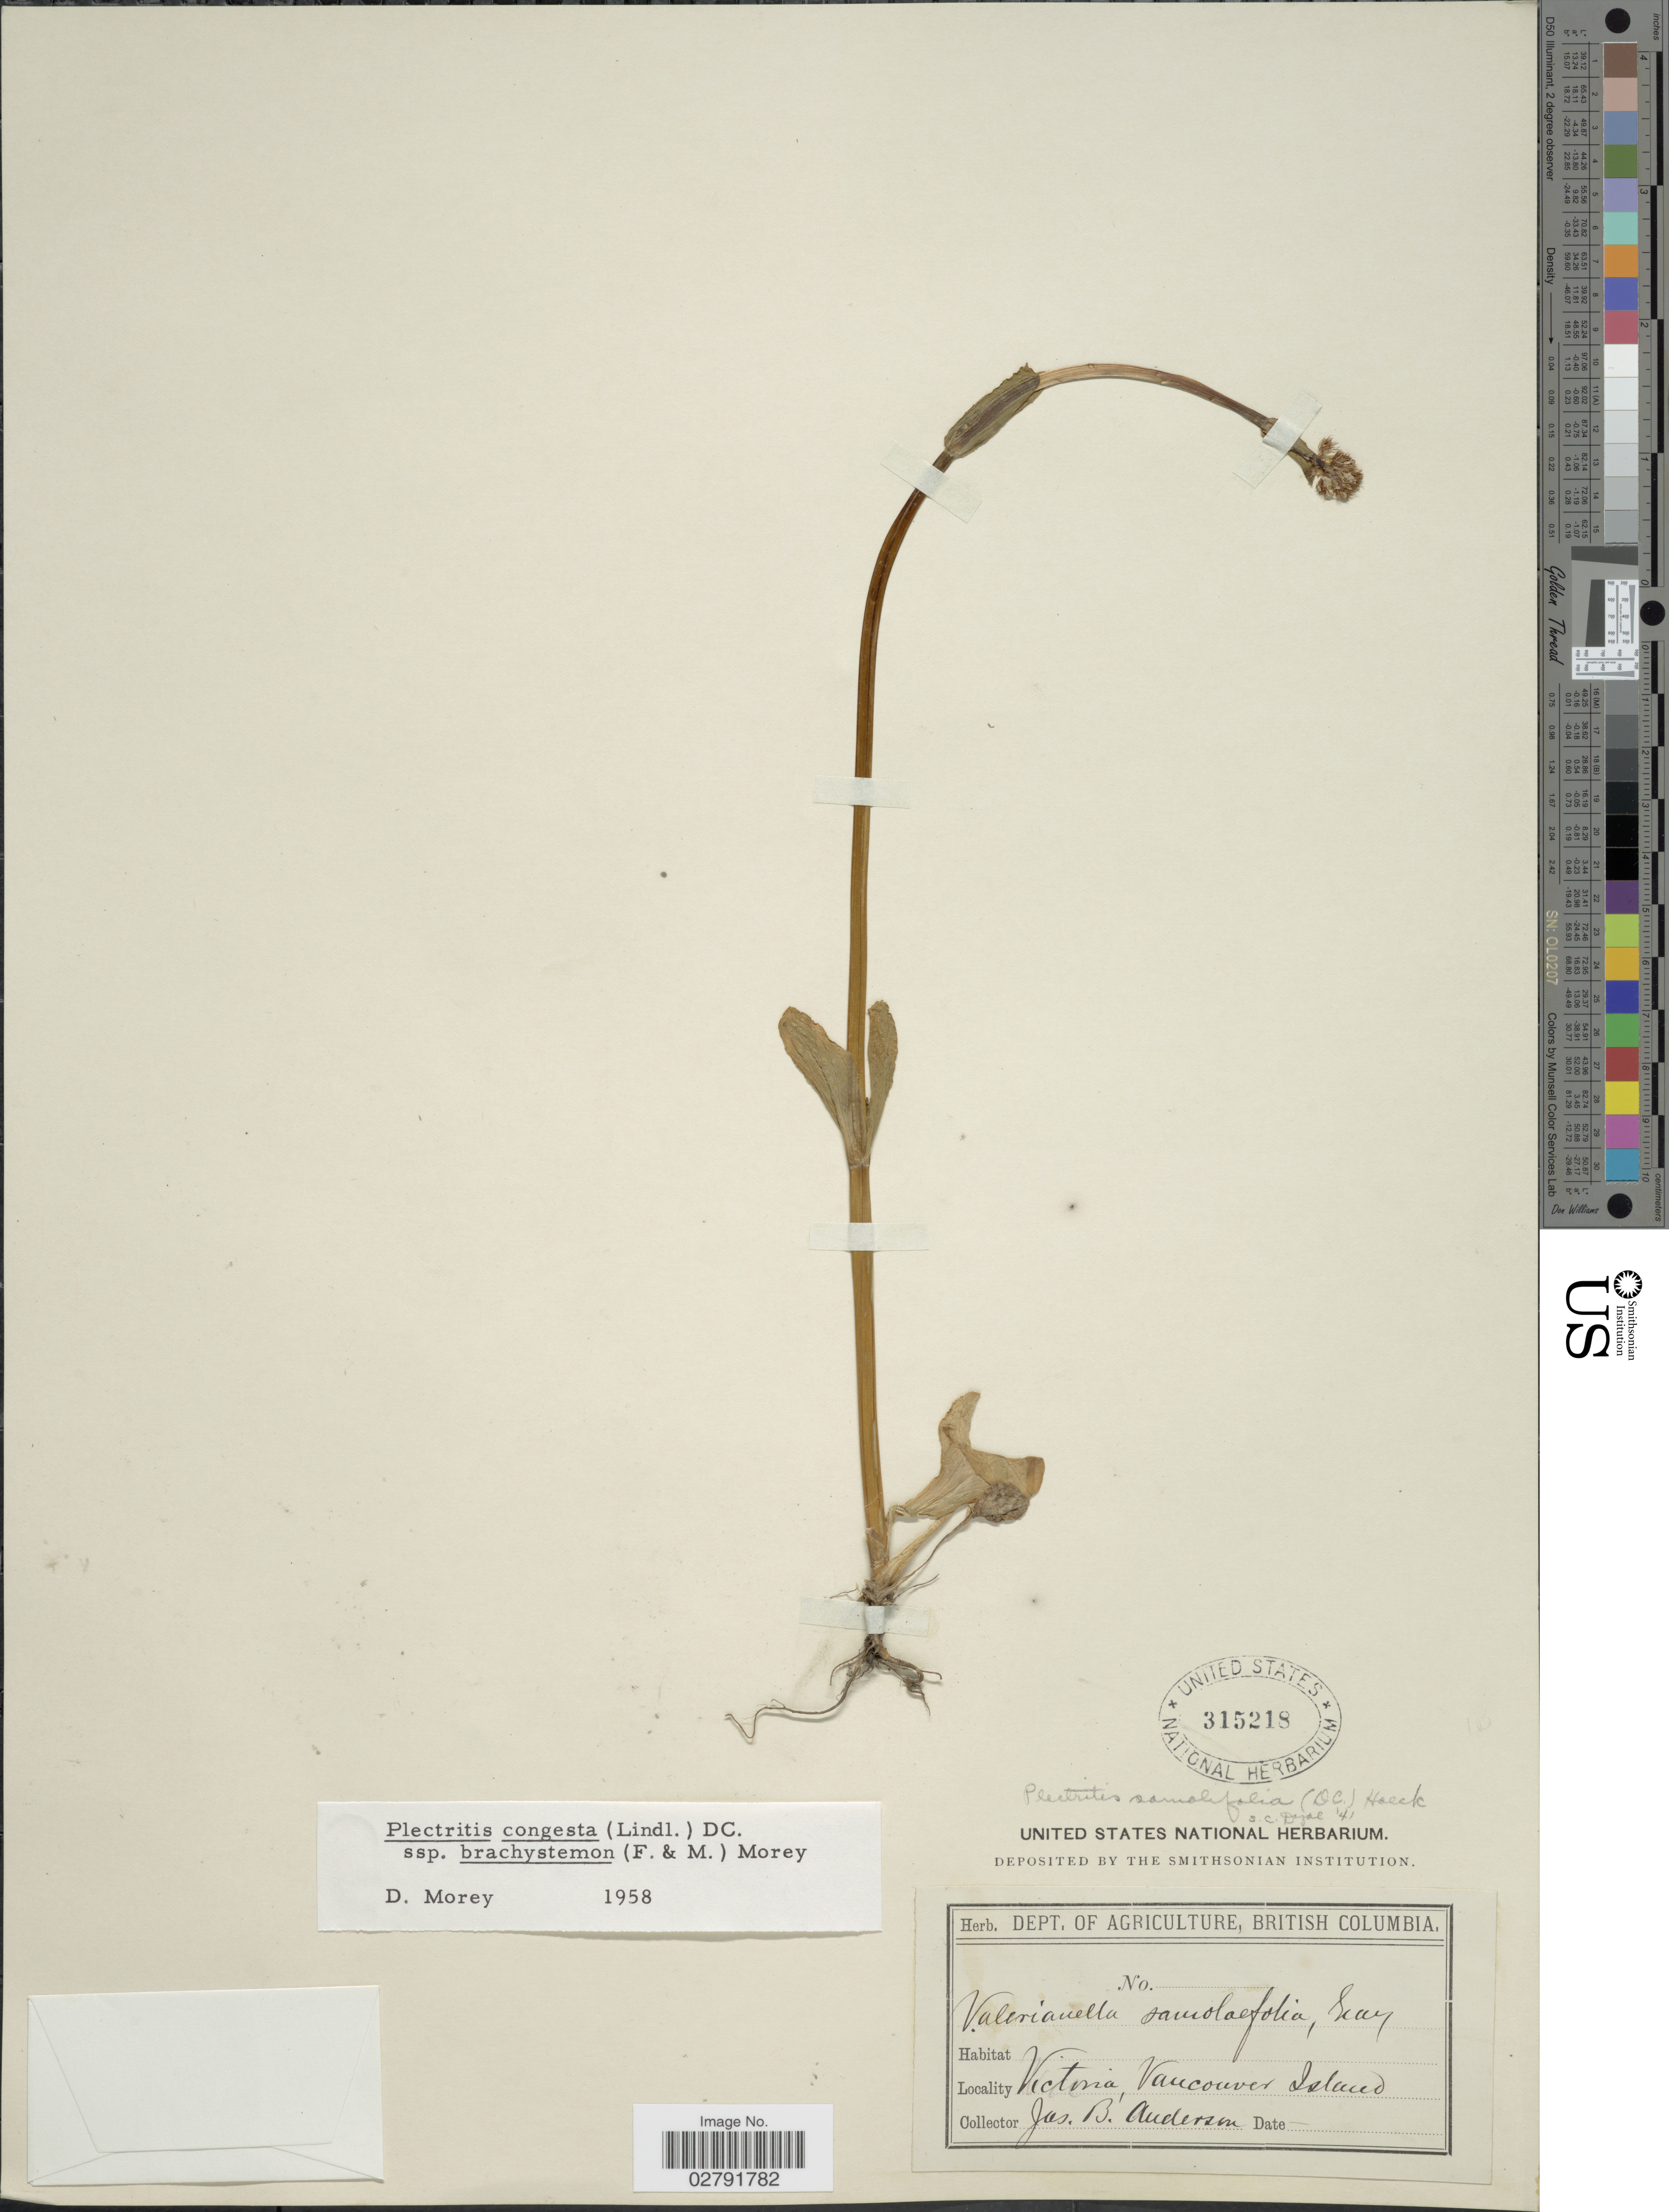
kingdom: Plantae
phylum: Tracheophyta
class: Magnoliopsida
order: Dipsacales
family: Caprifoliaceae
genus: Plectritis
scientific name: Plectritis congesta subsp. brachystemon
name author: (Fisch. & C.A. Mey.) Morey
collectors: J. B. Anderson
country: Canada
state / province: British Columbia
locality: Victoria, Vancouver Island.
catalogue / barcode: US 315218